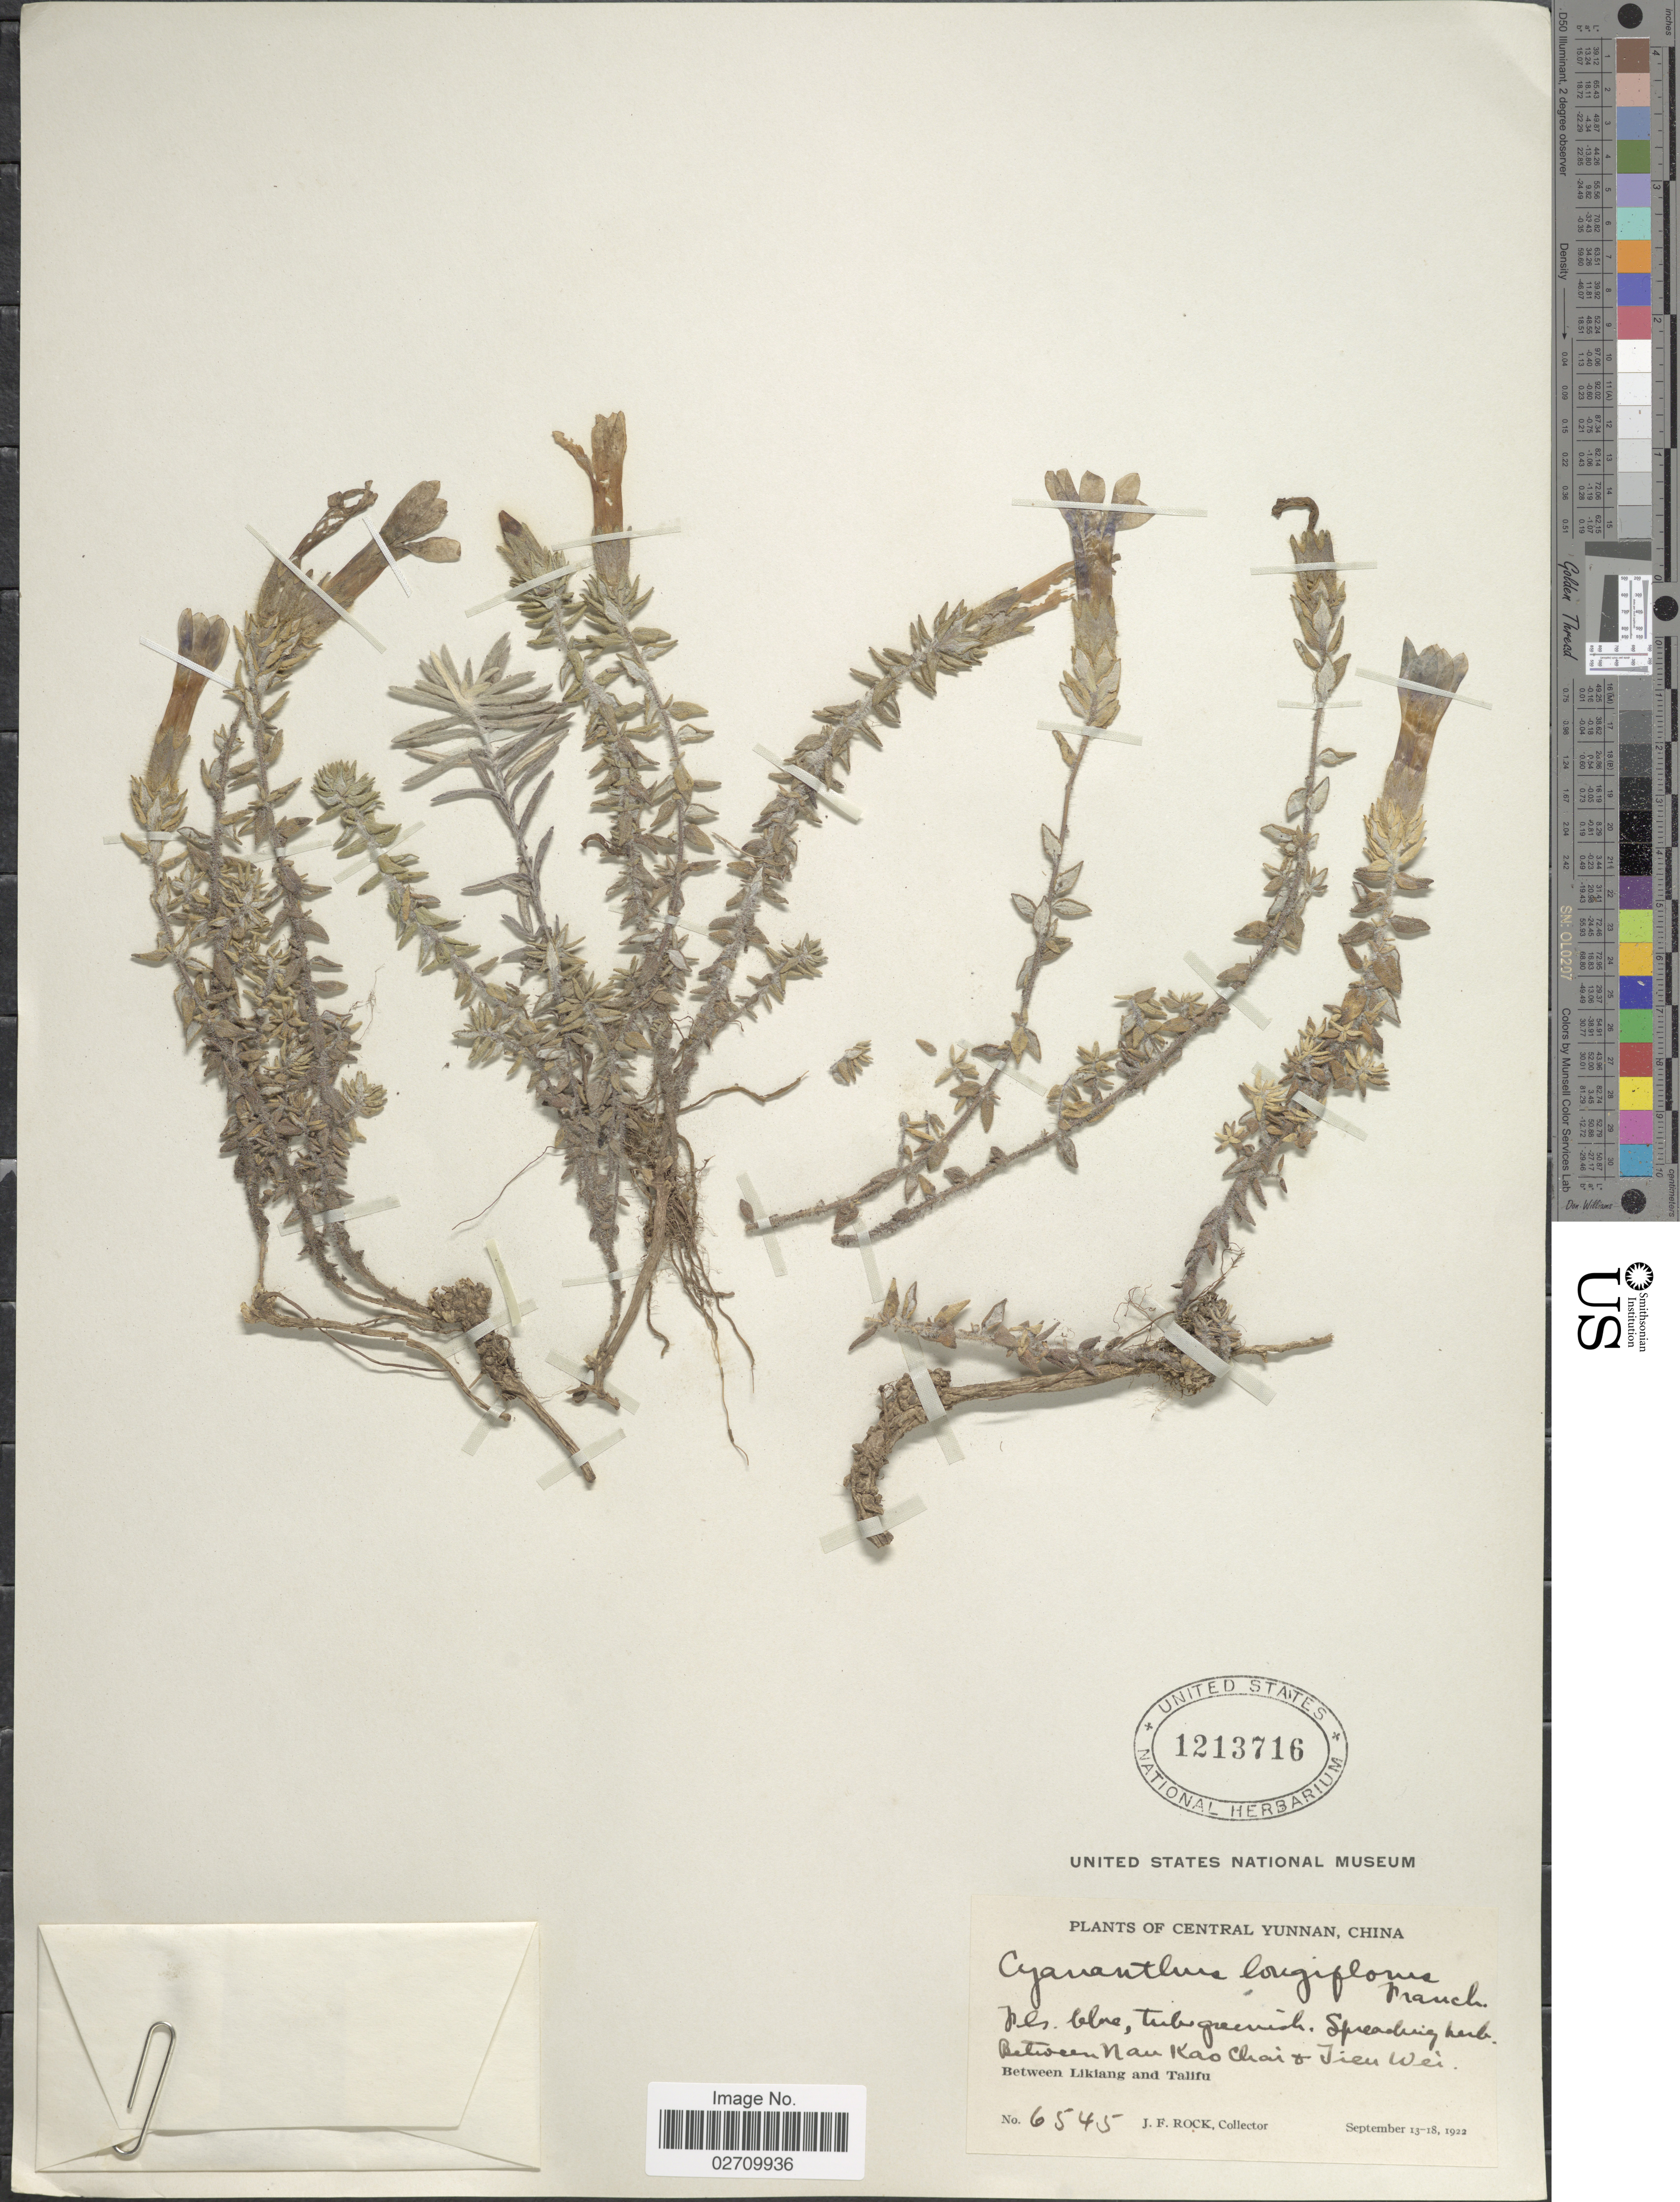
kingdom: Plantae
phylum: Tracheophyta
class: Magnoliopsida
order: Asterales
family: Campanulaceae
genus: Cyananthus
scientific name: Cyananthus longiflorus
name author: Franch.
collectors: J. F. Rock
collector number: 6545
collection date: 1922-09-13/1922-09-18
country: China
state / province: Yunnan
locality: Central Yunnan. Between Nau Kao Chai & Tien Wei, Between Likiang and Talifu.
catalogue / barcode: US 1213716